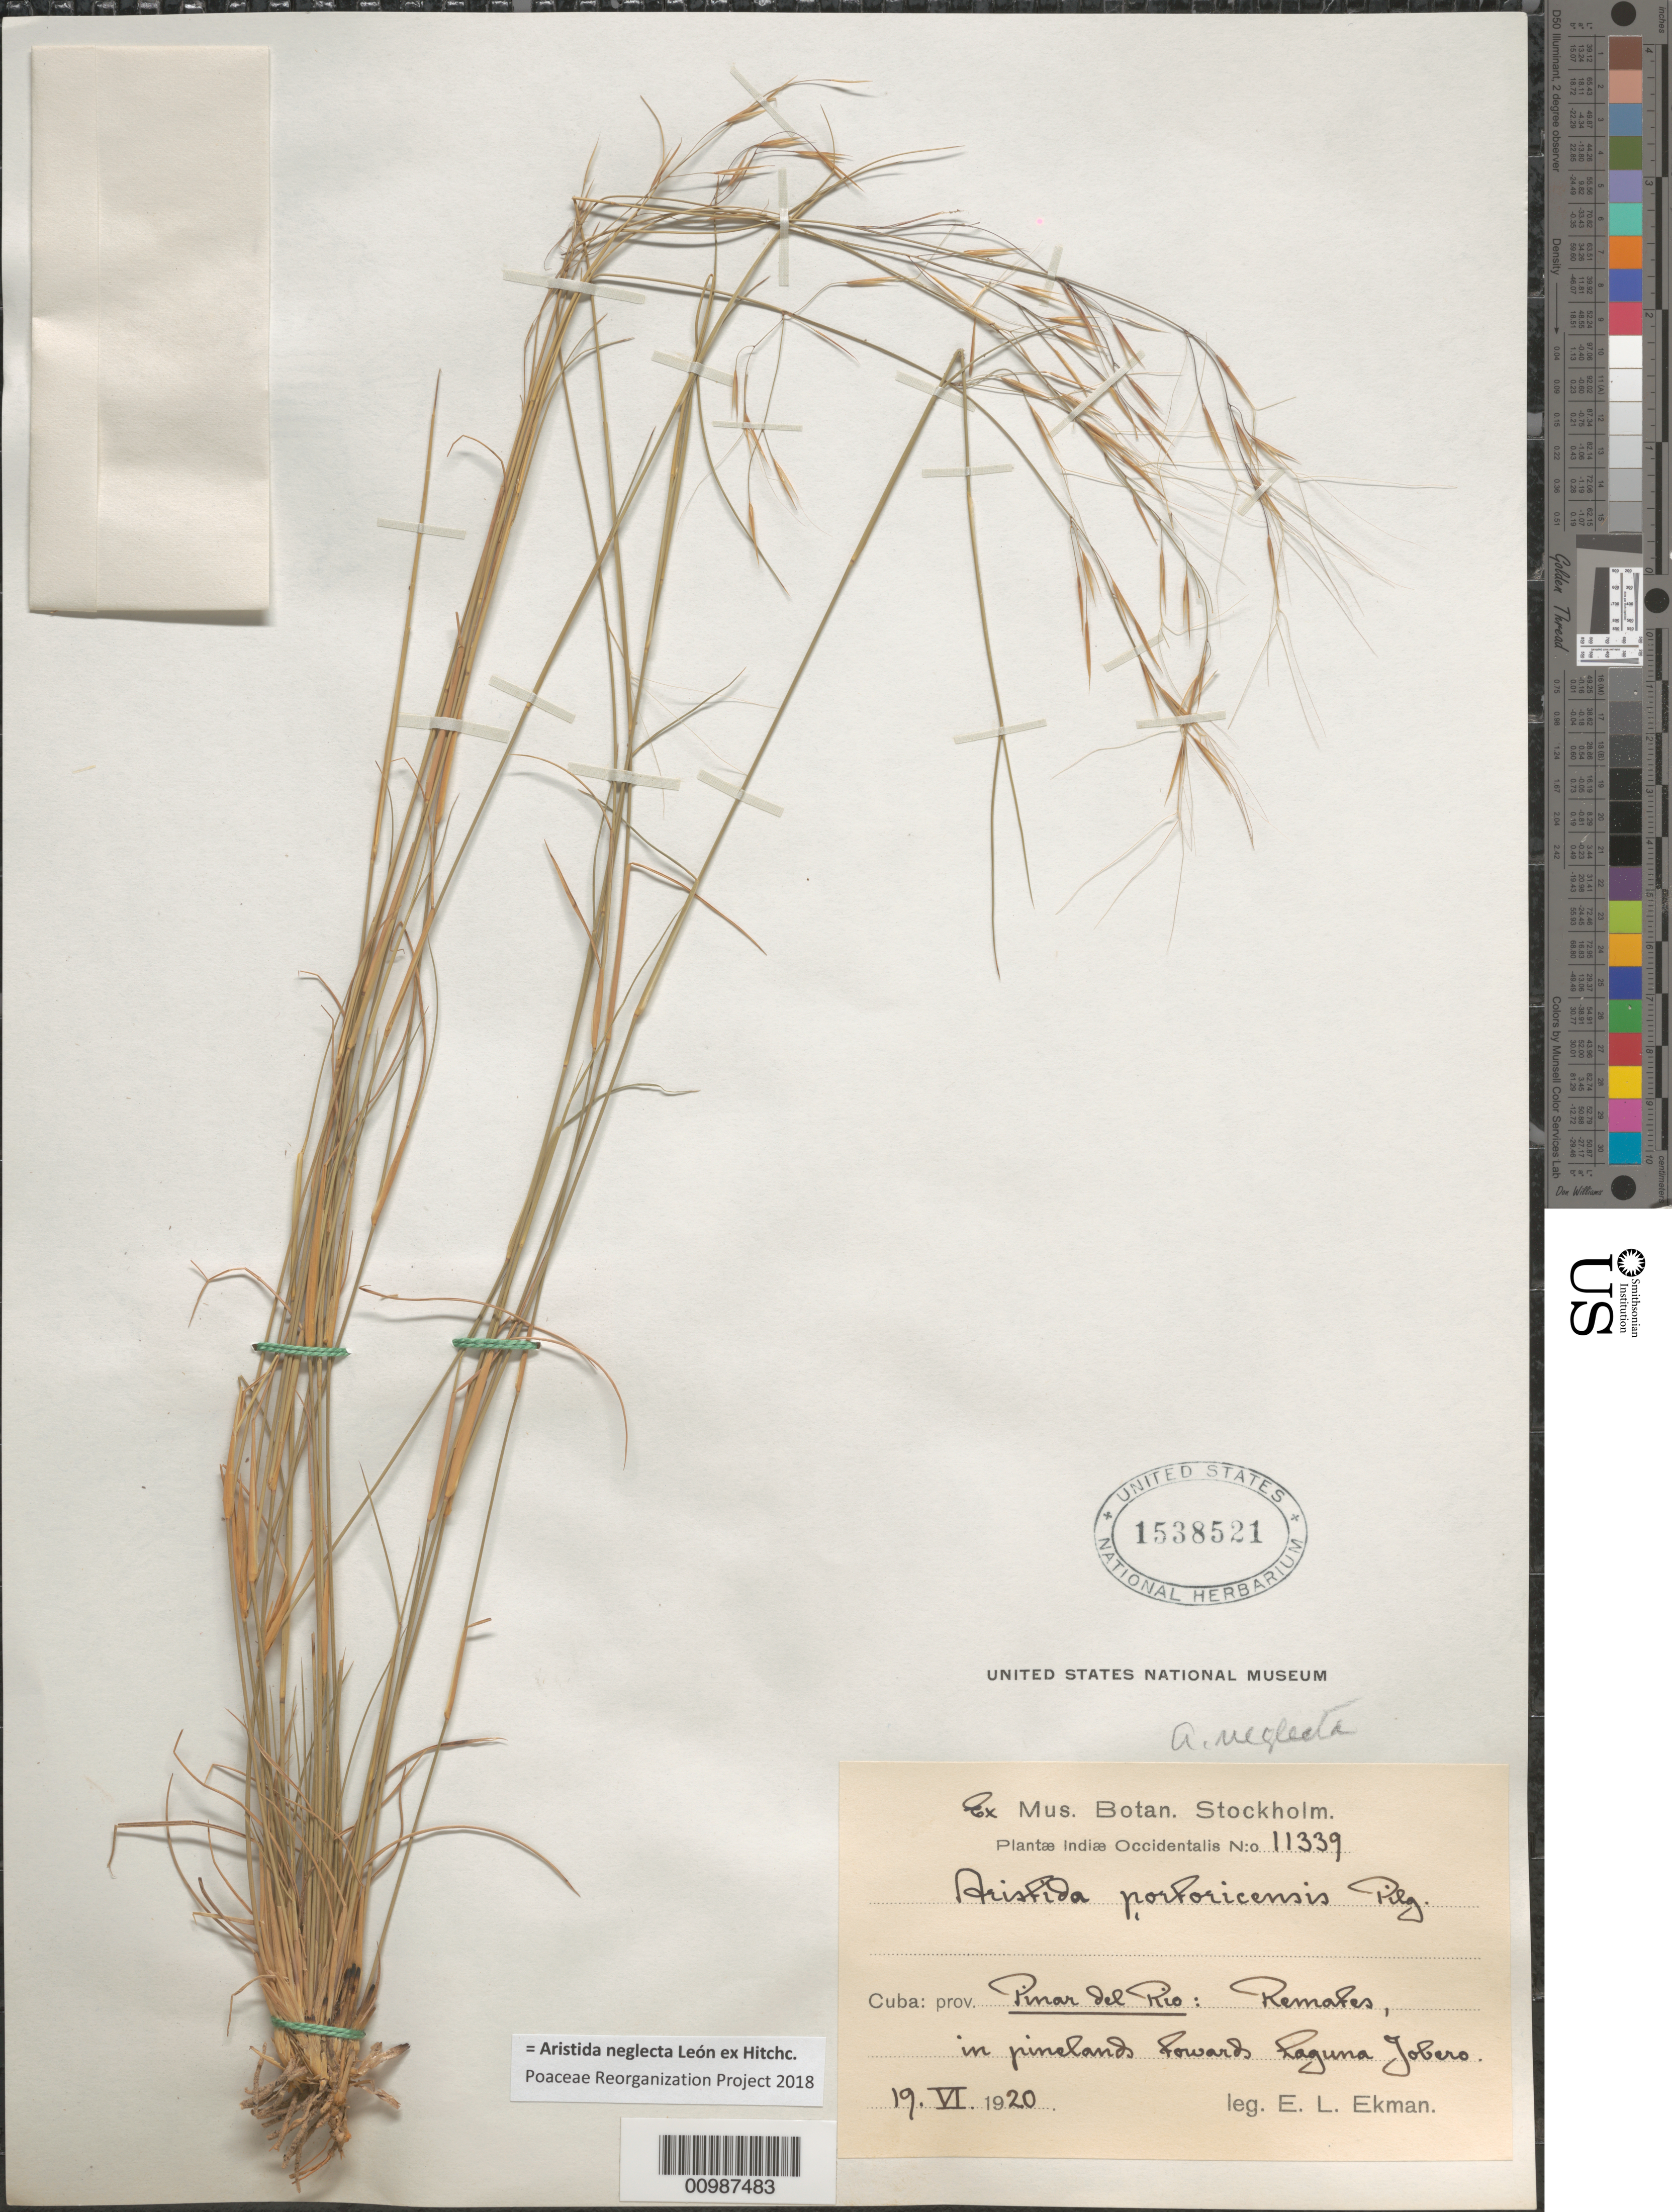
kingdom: Plantae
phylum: Tracheophyta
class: Liliopsida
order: Poales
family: Poaceae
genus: Aristida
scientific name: Aristida neglecta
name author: León ex Hitchc.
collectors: E. L. Ekman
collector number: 11339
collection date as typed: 19 Jun 1920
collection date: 1920-06-19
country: Cuba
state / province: Pinar del Rio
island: Cuba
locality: Remates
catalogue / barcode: US 1538521